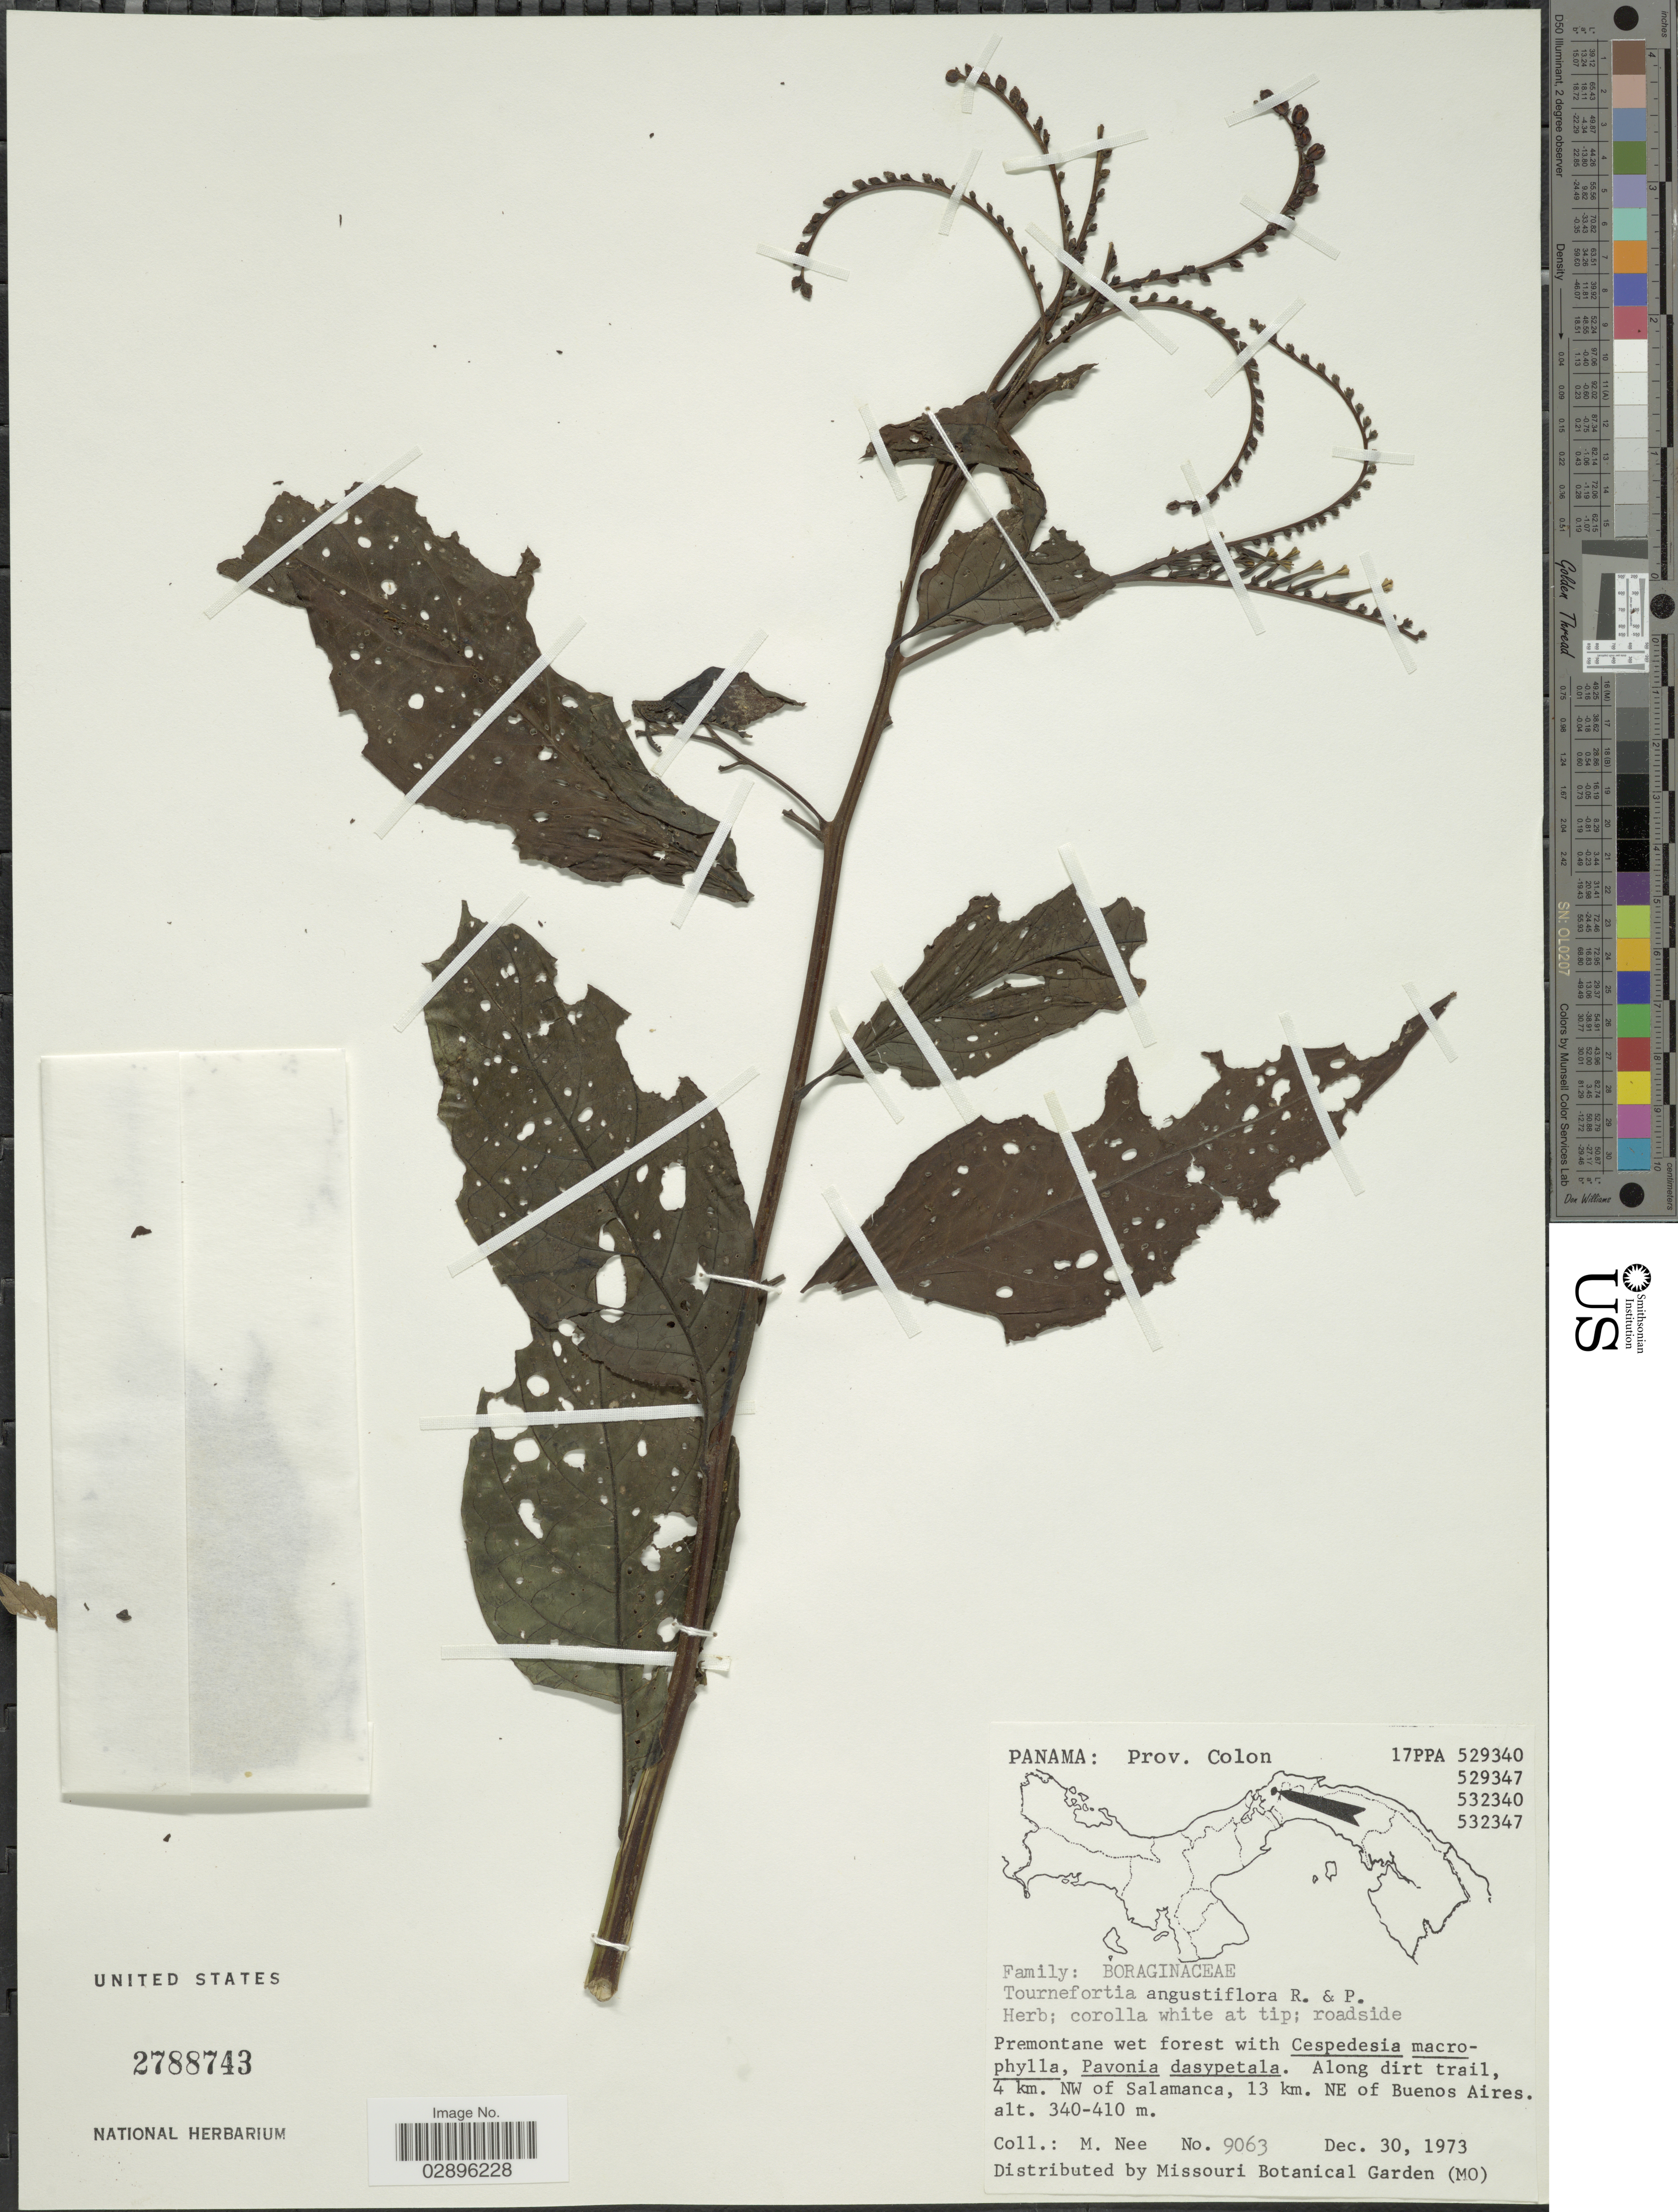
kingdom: Plantae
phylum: Tracheophyta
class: Magnoliopsida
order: Boraginales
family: Heliotropiaceae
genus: Tournefortia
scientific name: Tournefortia angustiflora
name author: Ruiz & Pav.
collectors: M. Nee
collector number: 9063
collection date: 1973-12-30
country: Panama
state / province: Colón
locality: Along dirt trail, 4 km. NW of Salamanca, 13 km. NE of Buenos Aires.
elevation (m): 340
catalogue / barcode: US 2788743